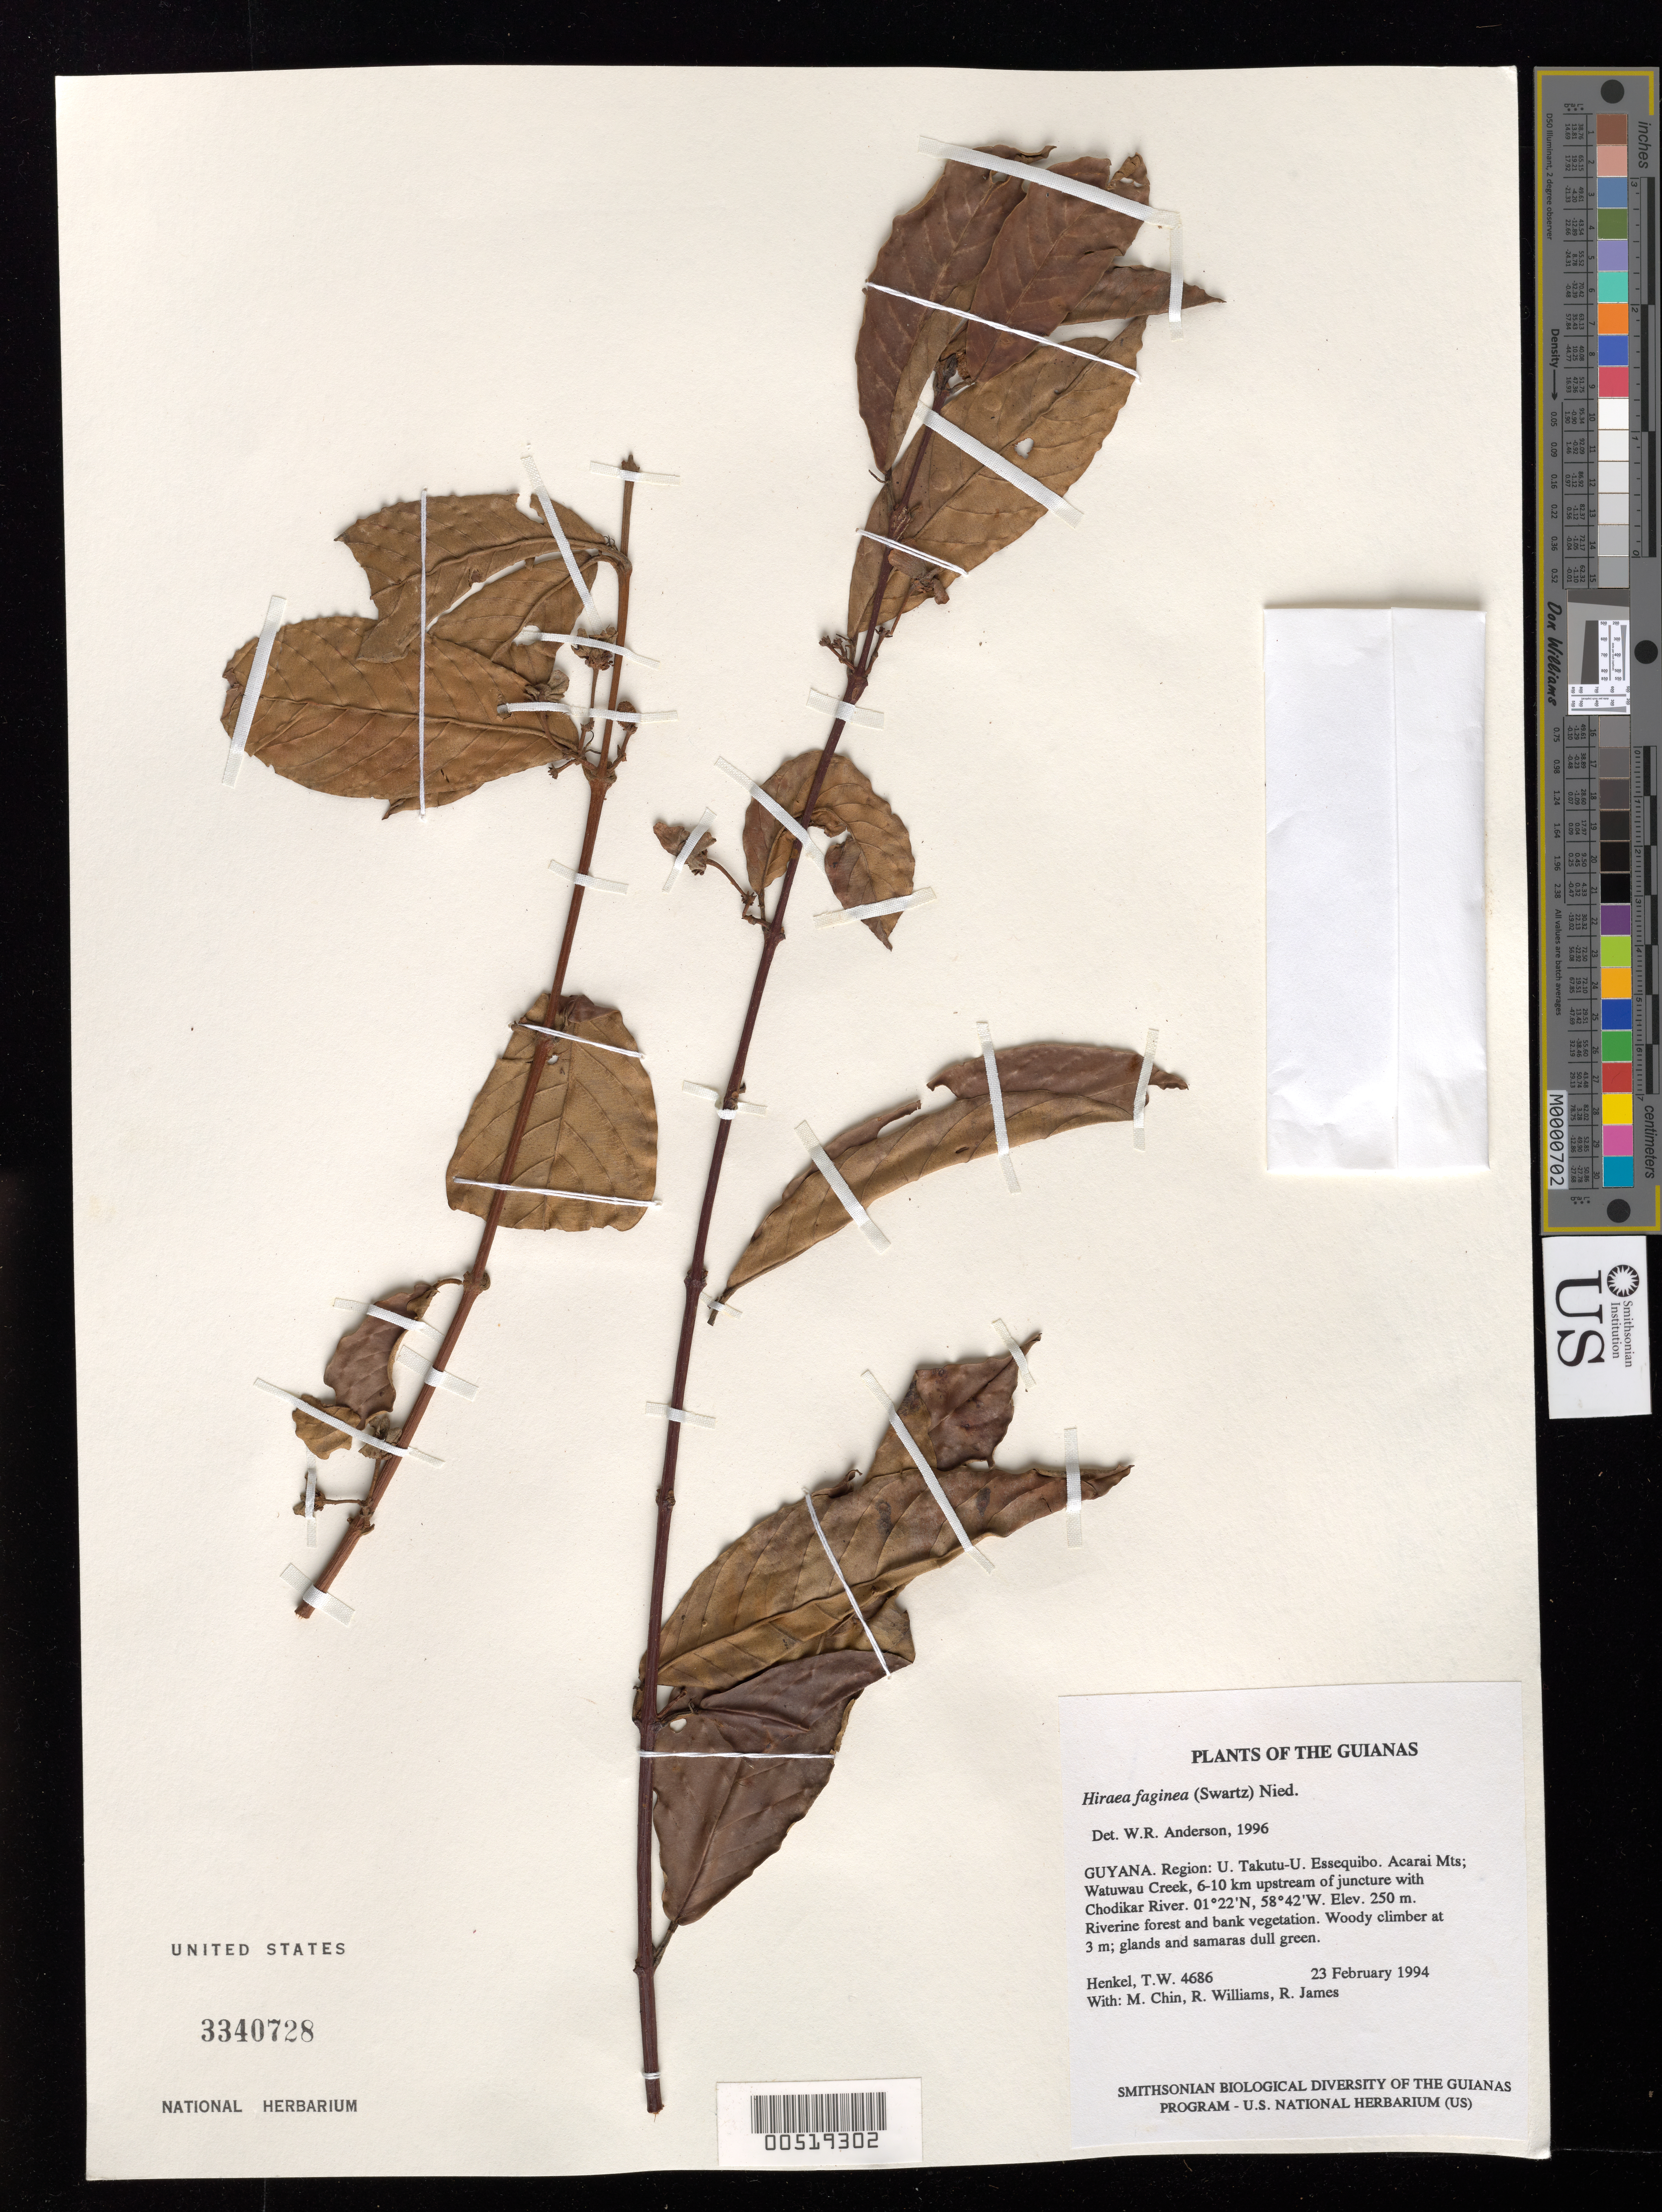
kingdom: Plantae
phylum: Tracheophyta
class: Magnoliopsida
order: Malpighiales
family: Malpighiaceae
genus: Hiraea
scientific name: Hiraea faginea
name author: (Sw.) Nied.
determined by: Anderson, W. R., (MICH), University of Michigan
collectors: T. Henkel, M. Chin, R. Williams & R. James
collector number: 4686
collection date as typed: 23 February 1994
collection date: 1994-02-23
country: Guyana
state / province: U. Takutu-U. Essequibo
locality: Acarai Mts; Watuwau Creek, 6-10 km upstream of juncture with Chodikar River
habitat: Riverine forest and bank vegetation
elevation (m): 250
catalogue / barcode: US 3340728